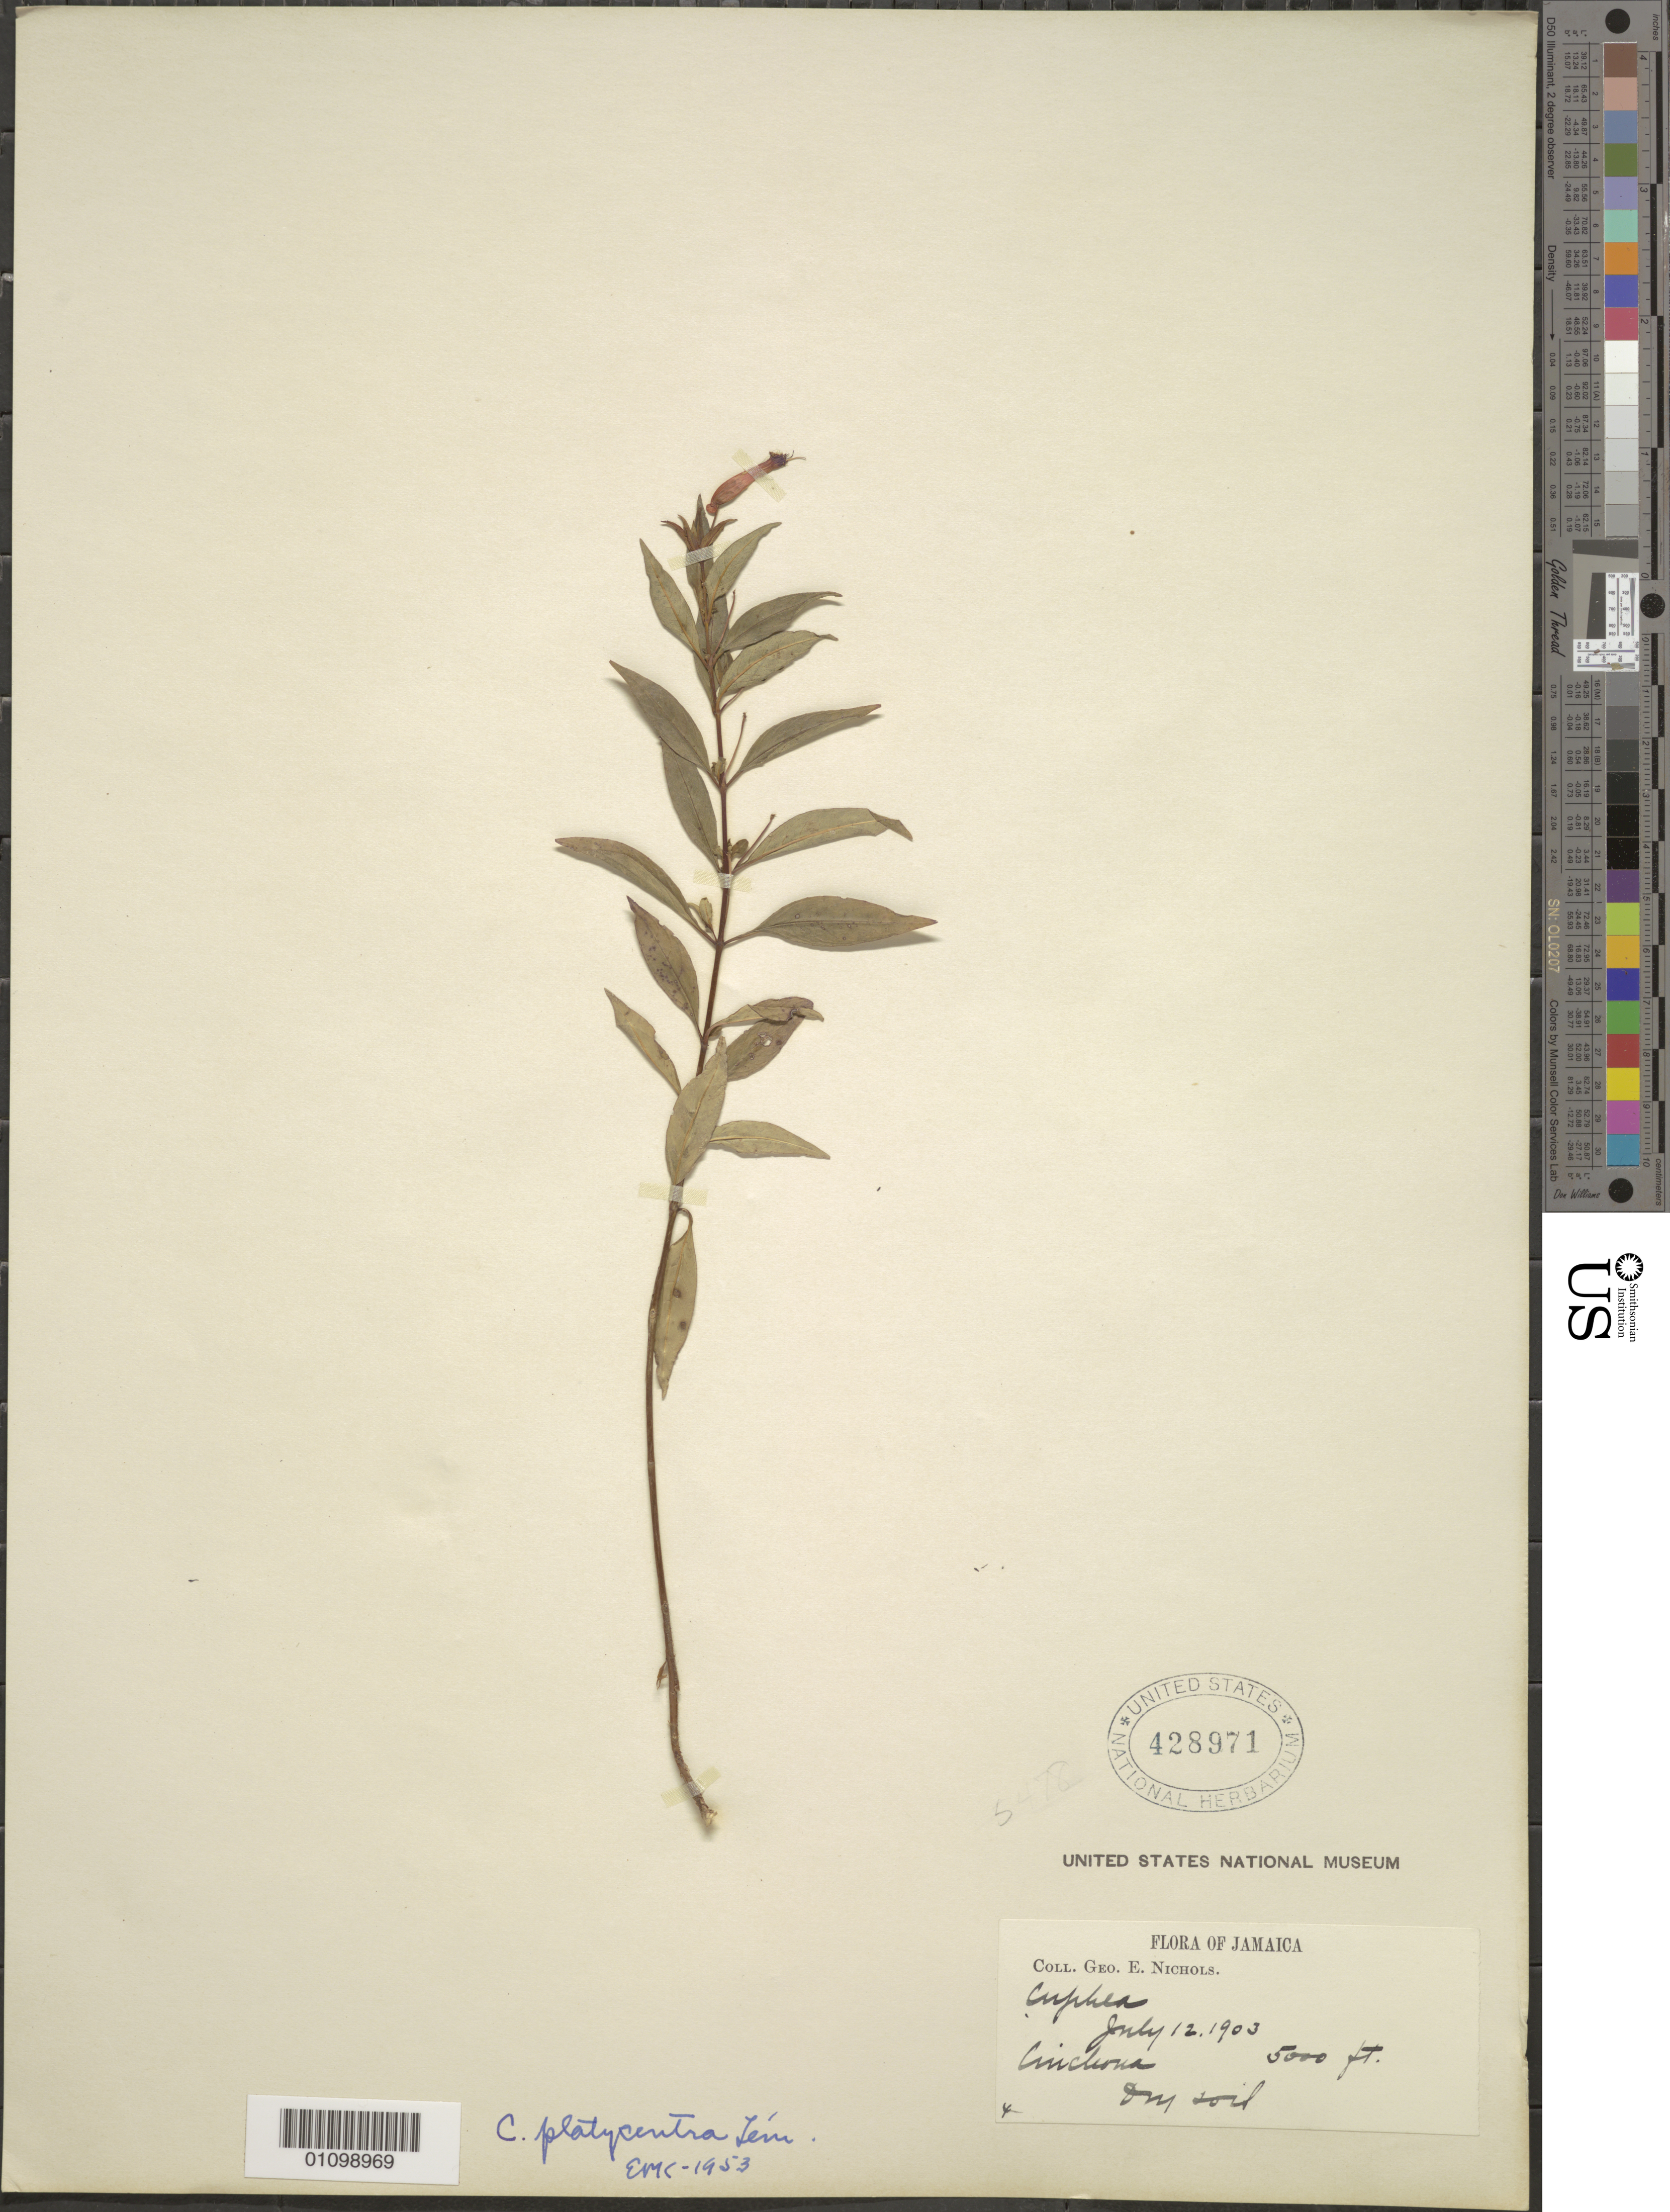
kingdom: Plantae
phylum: Tracheophyta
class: Magnoliopsida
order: Myrtales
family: Lythraceae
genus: Cuphea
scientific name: Cuphea platycentra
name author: Lem.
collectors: G. E. Nichols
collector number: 4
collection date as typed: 12 Jul 1903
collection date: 1903-07-12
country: Jamaica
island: Jamaica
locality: Cinchona.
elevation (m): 1524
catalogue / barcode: US 428971